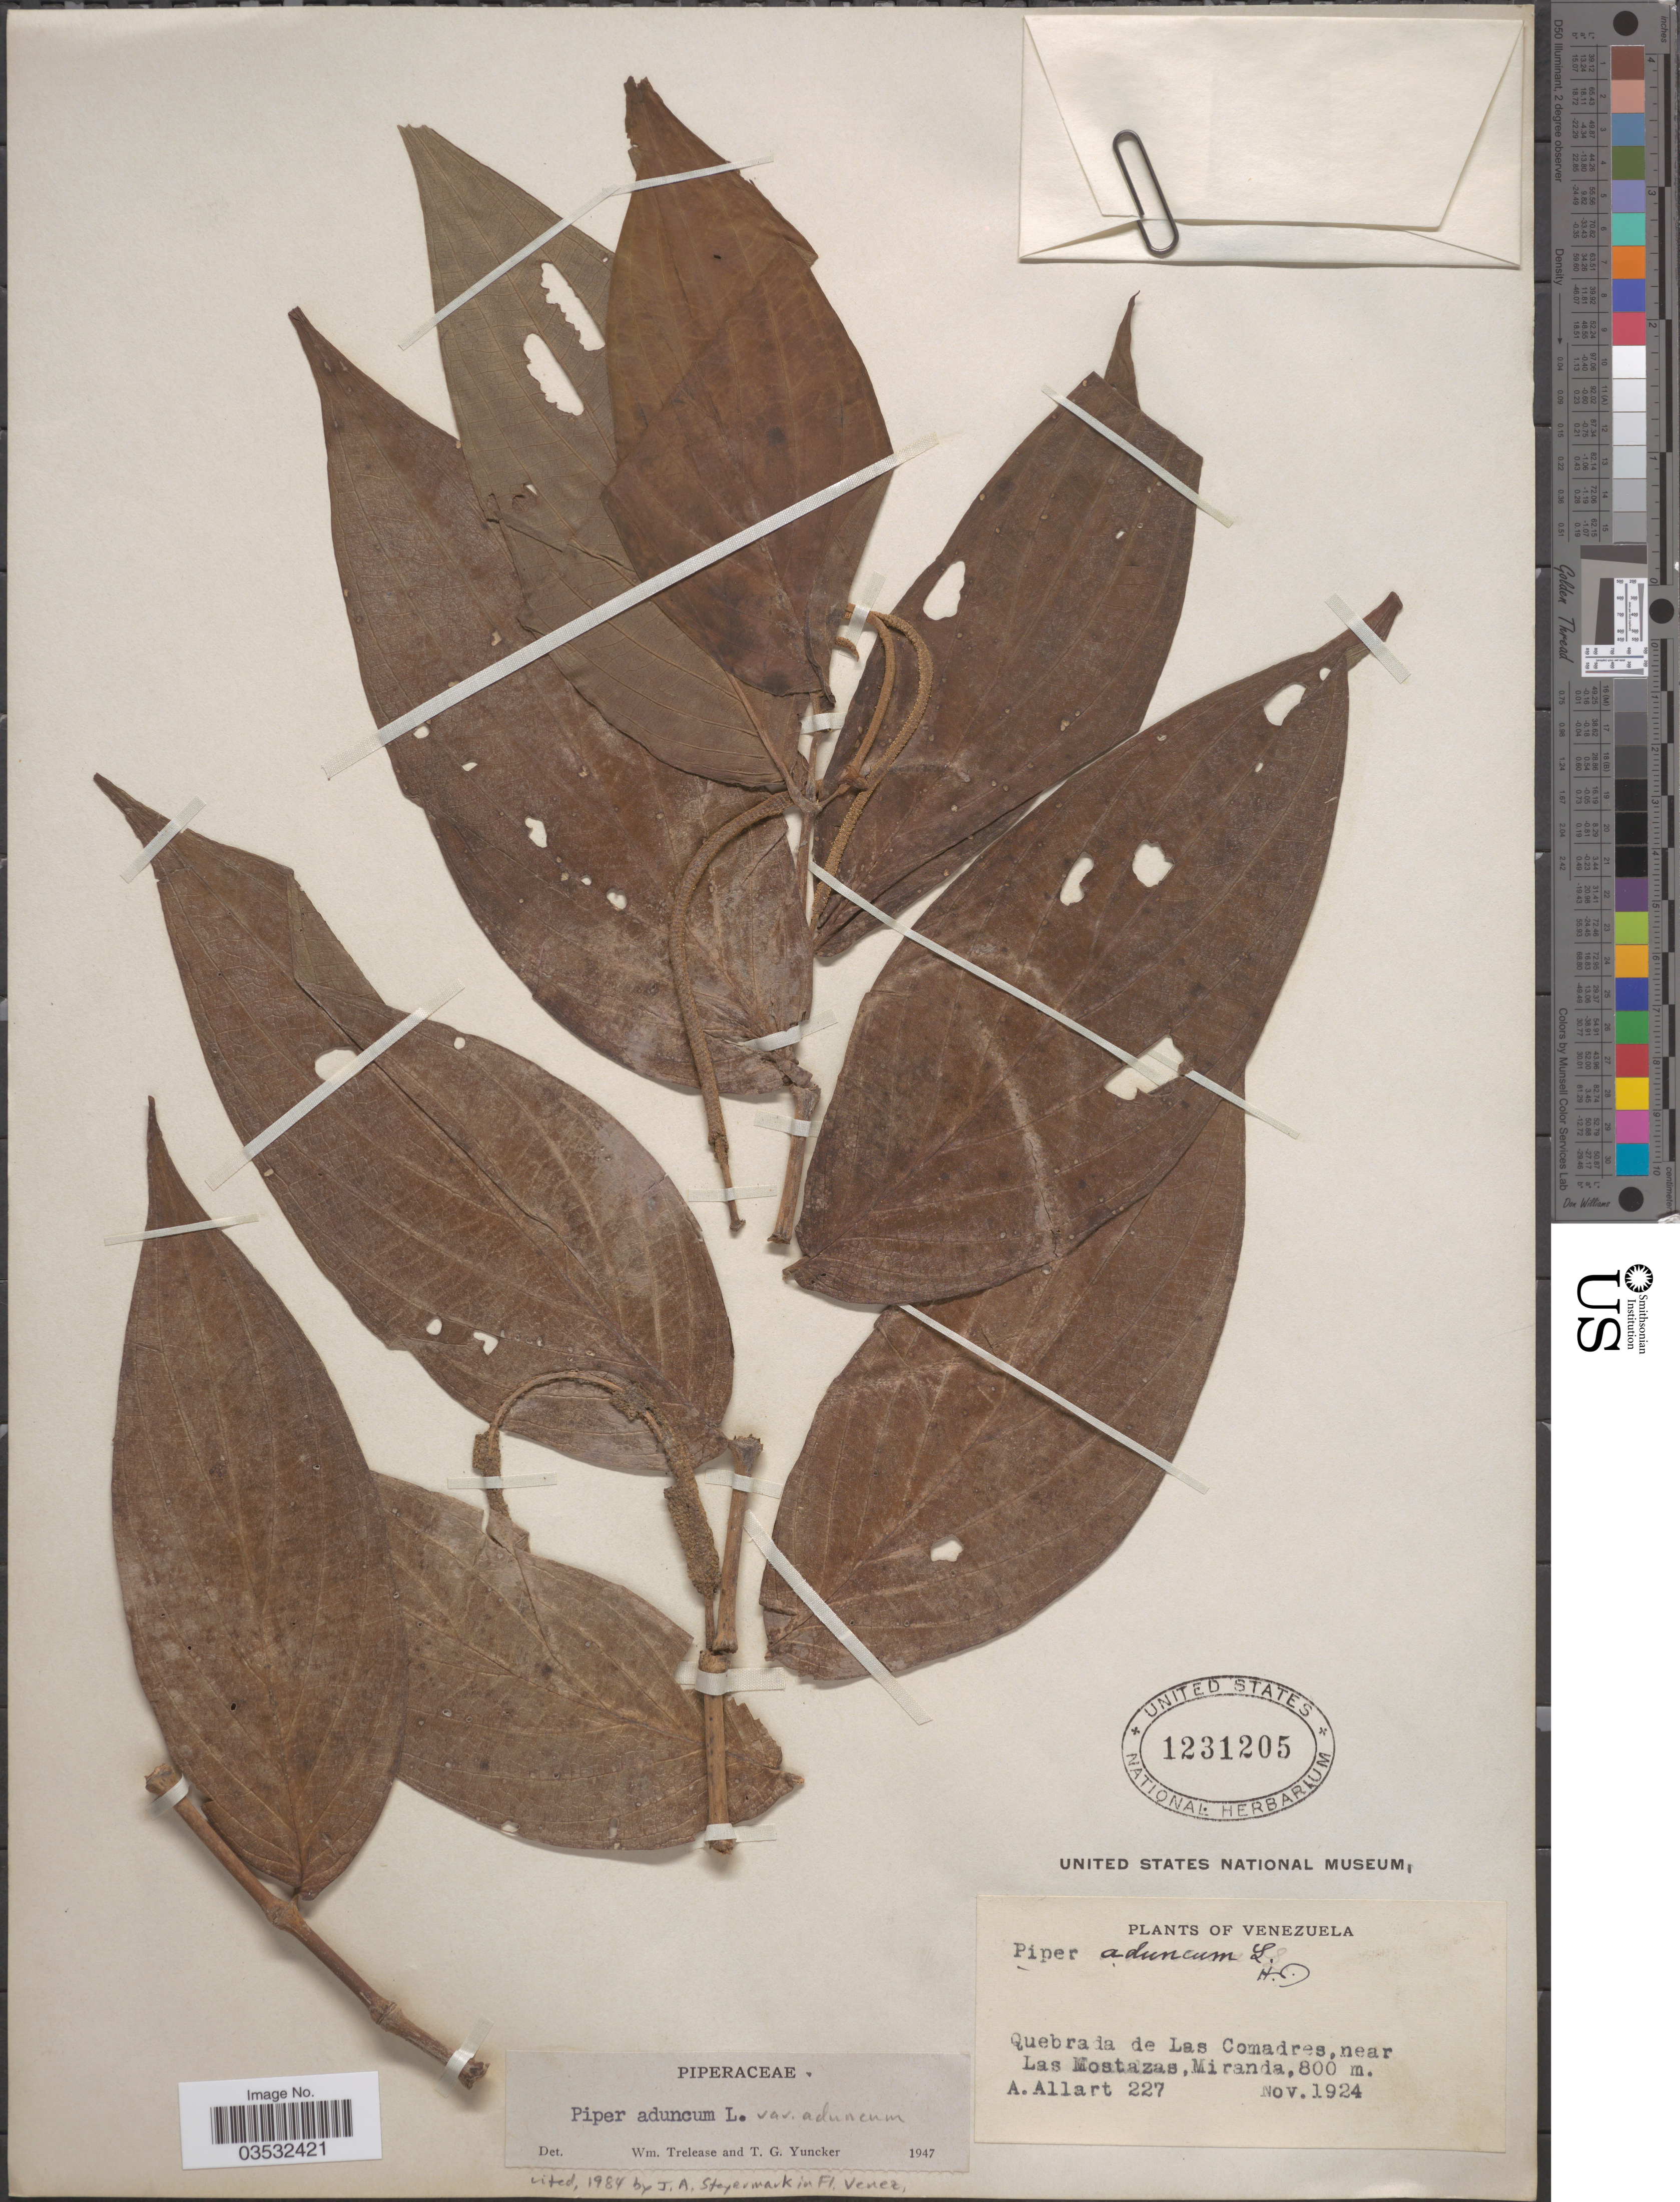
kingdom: Plantae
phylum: Tracheophyta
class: Magnoliopsida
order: Piperales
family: Piperaceae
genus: Piper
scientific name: Piper aduncum var. aduncum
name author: L.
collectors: A. Allart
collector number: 227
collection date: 1924-11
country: Venezuela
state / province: Miranda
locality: Quebrada de Las Comadres, near Las Mostazas.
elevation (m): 800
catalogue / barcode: US 1231205